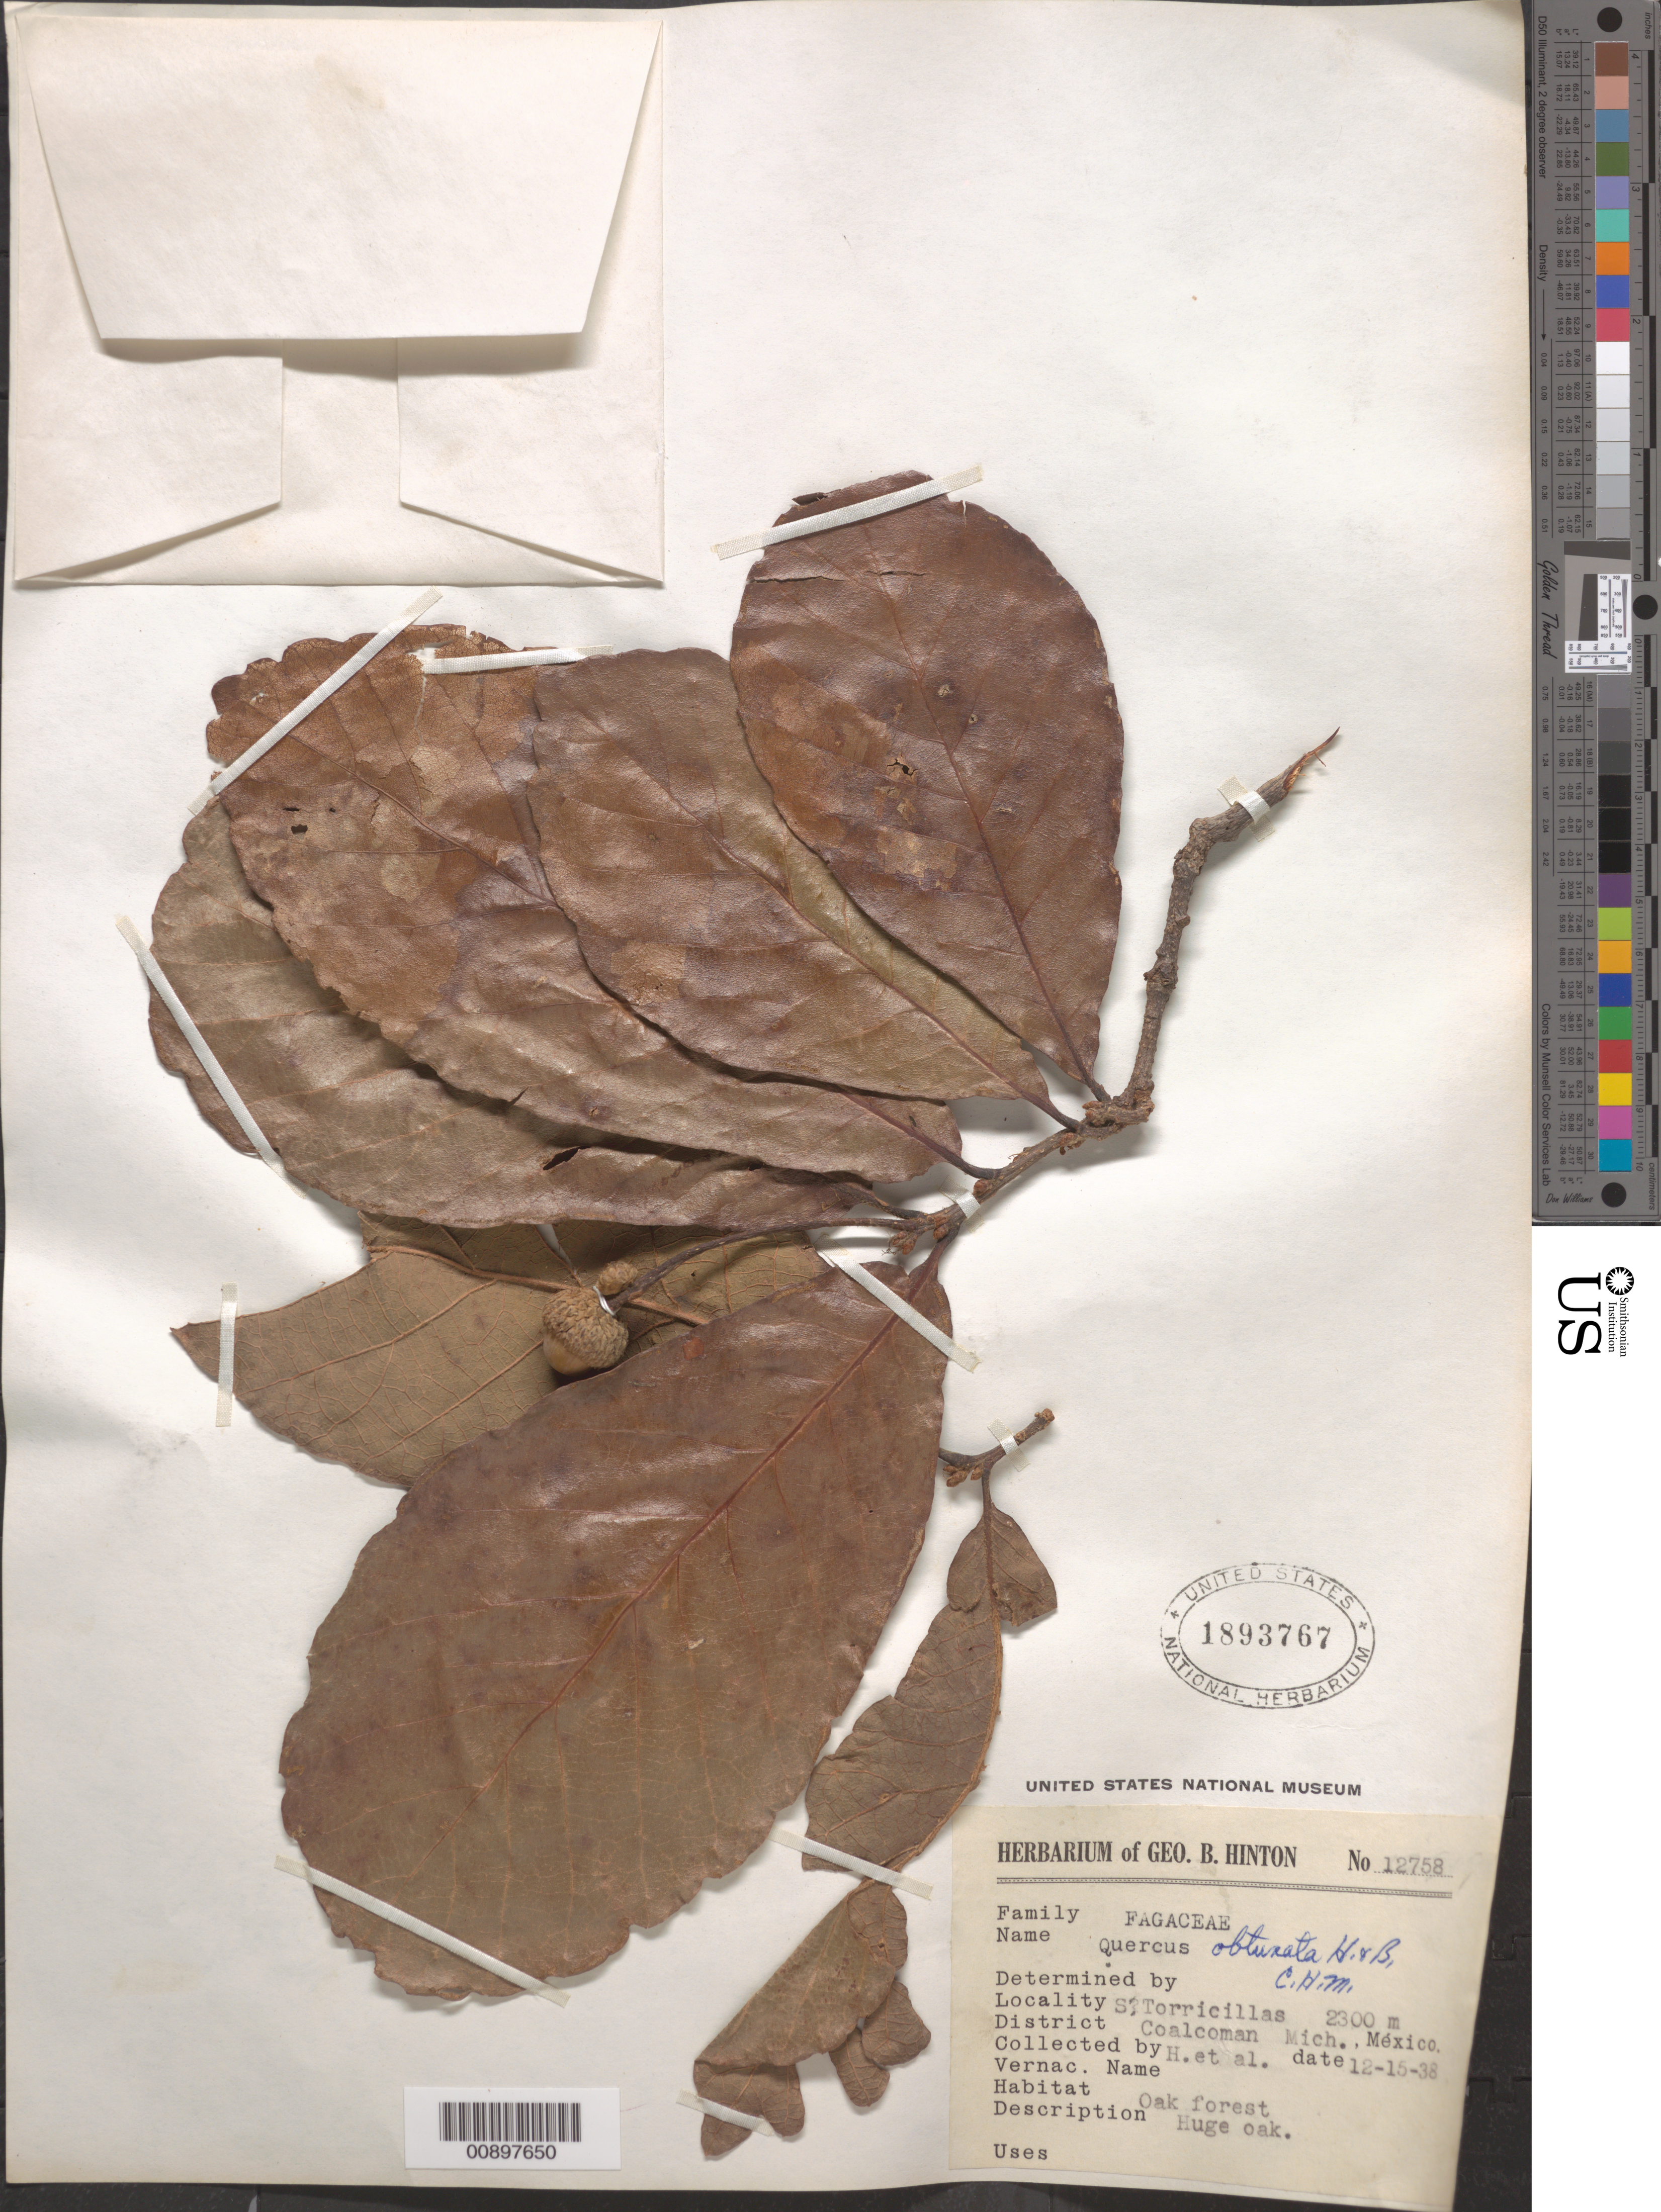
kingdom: Plantae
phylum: Tracheophyta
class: Magnoliopsida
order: Fagales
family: Fagaceae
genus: Quercus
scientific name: Quercus obtusata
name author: Humb. & Bonpl.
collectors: G. B. Hinton & et al.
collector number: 12758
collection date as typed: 15 Dec 1938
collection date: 1938-12-15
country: Mexico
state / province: Michoacán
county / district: Coalcomán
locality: Sierra Torricillas, District Coalcomán, Michoacán.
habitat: Oak forest.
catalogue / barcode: US 1893767